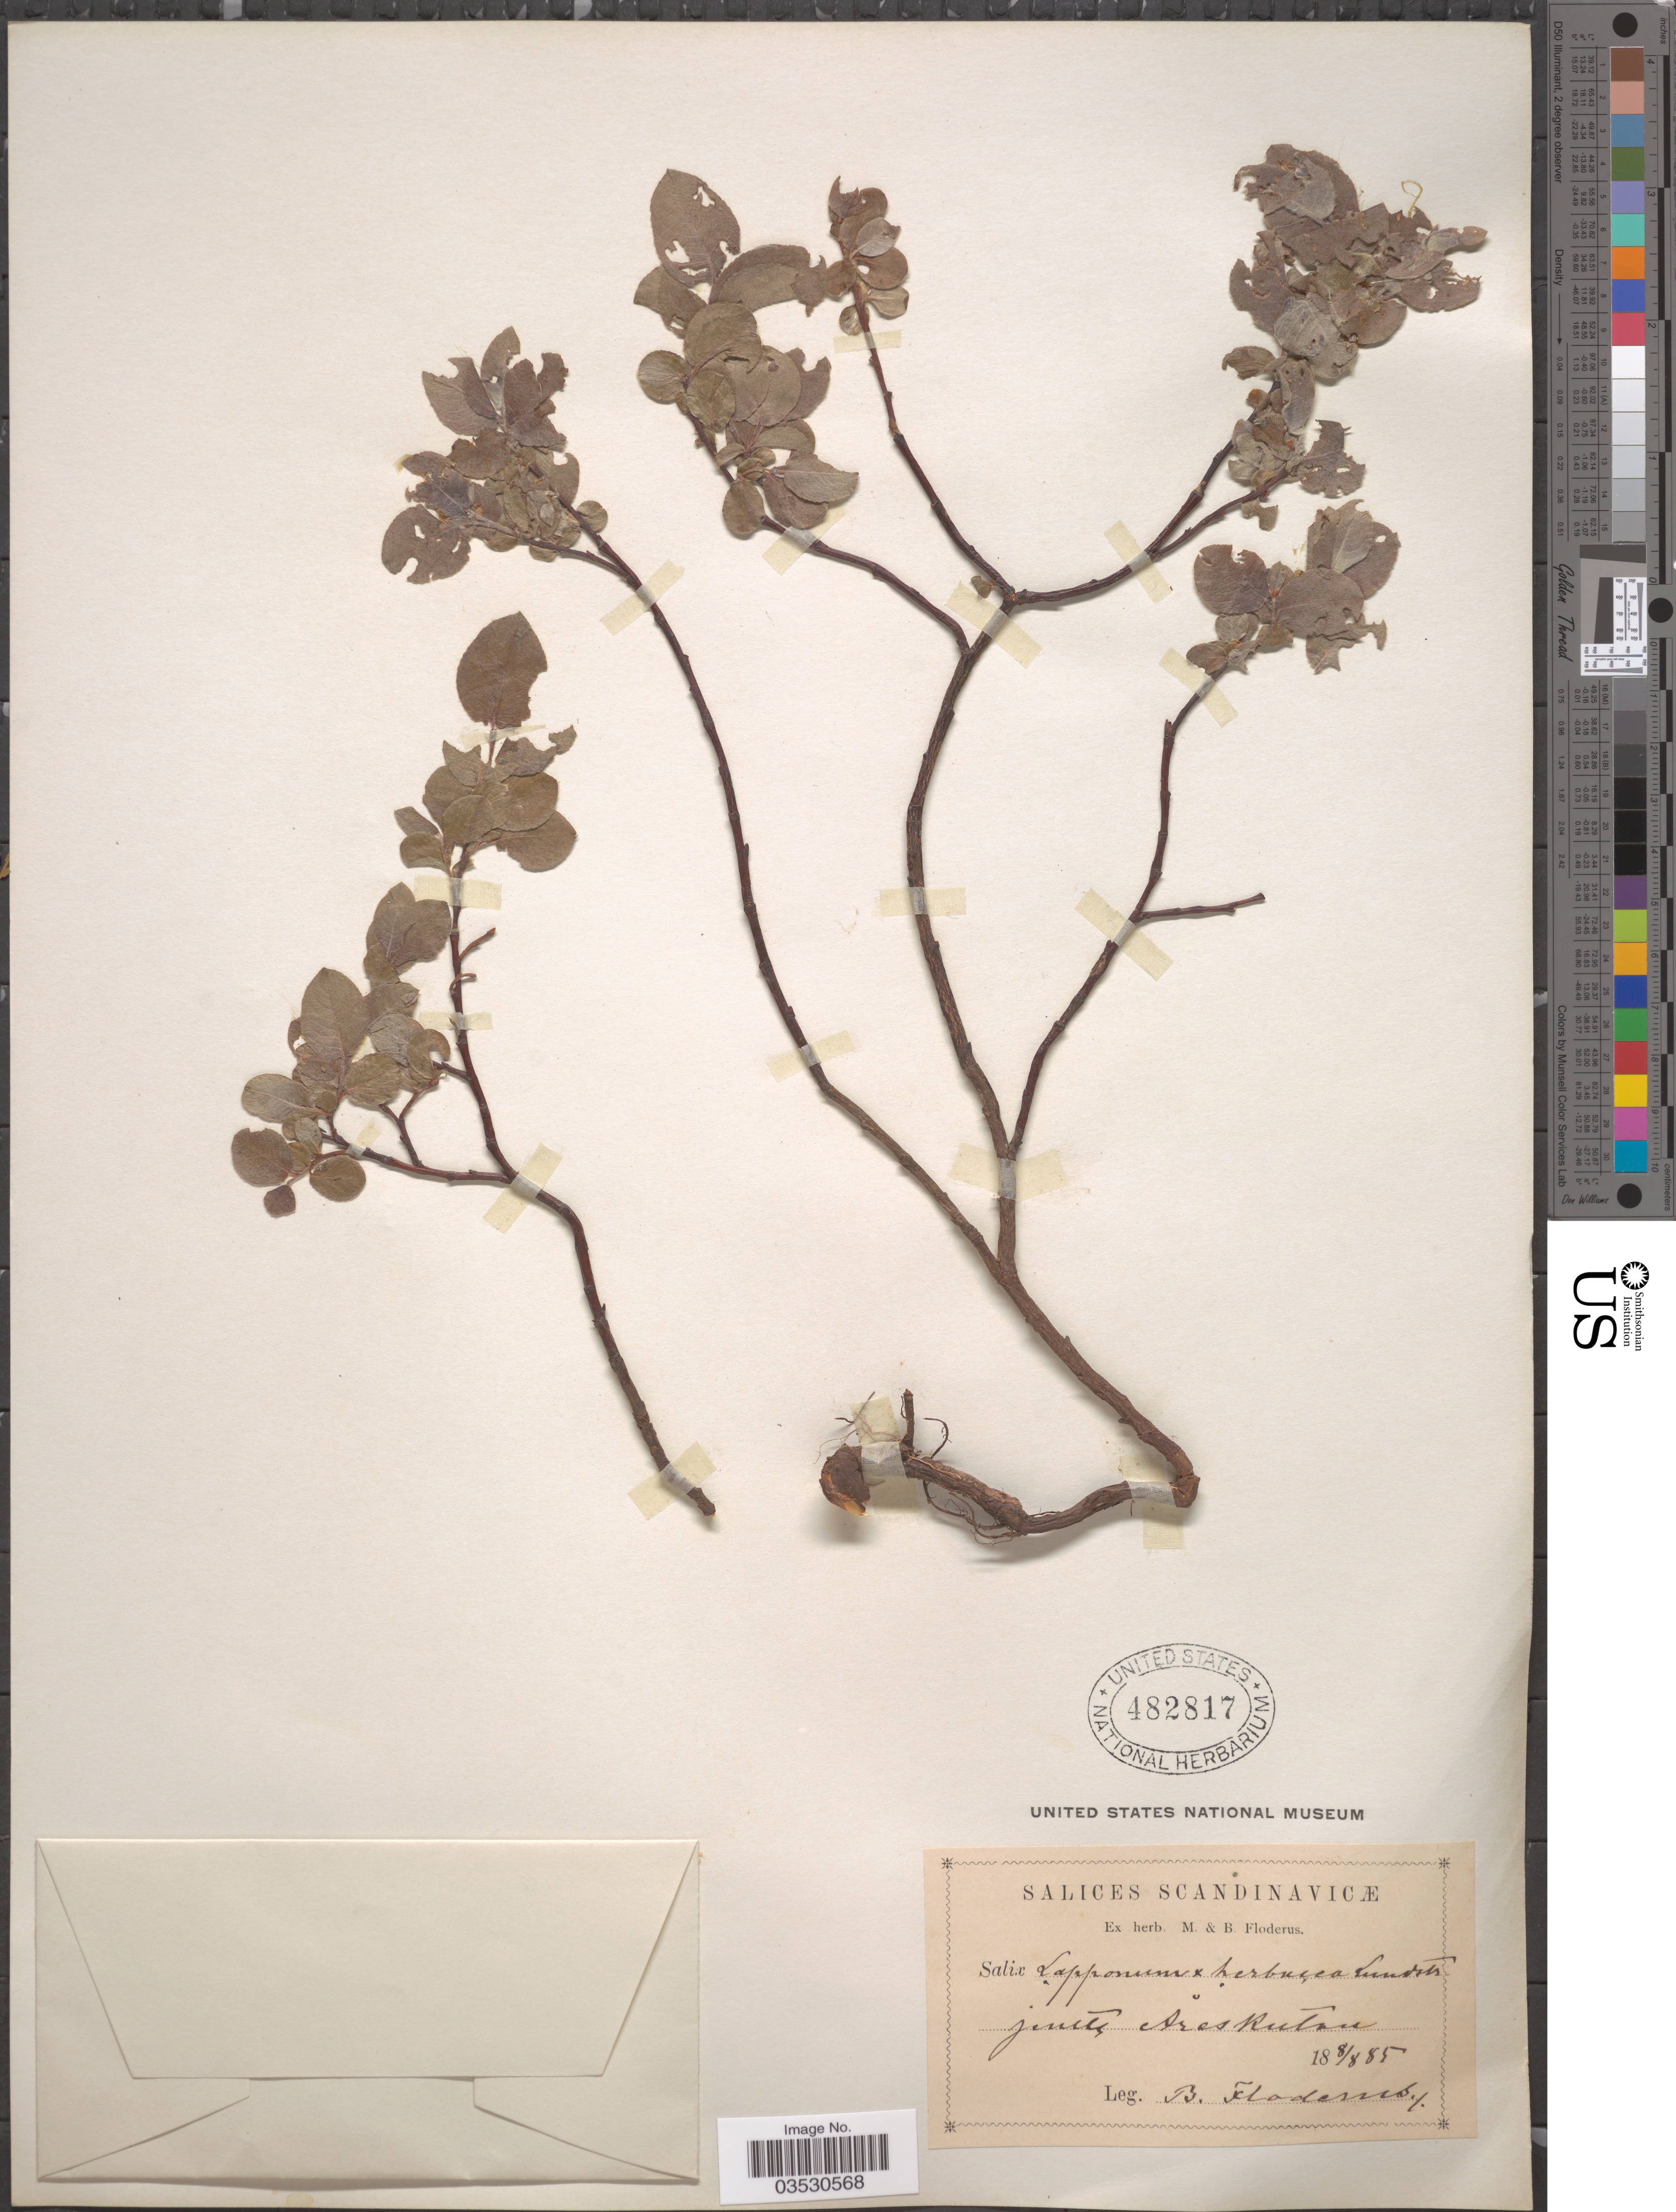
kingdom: Plantae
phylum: Tracheophyta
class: Magnoliopsida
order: Malpighiales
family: Salicaceae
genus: Salix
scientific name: Salix herbacea x S. lapponum L.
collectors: B. G. O. Floderus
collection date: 1885-08-08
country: Sweden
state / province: Jämtland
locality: Scandinavicæ. Jemtl. Åreskutan.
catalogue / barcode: US 482817